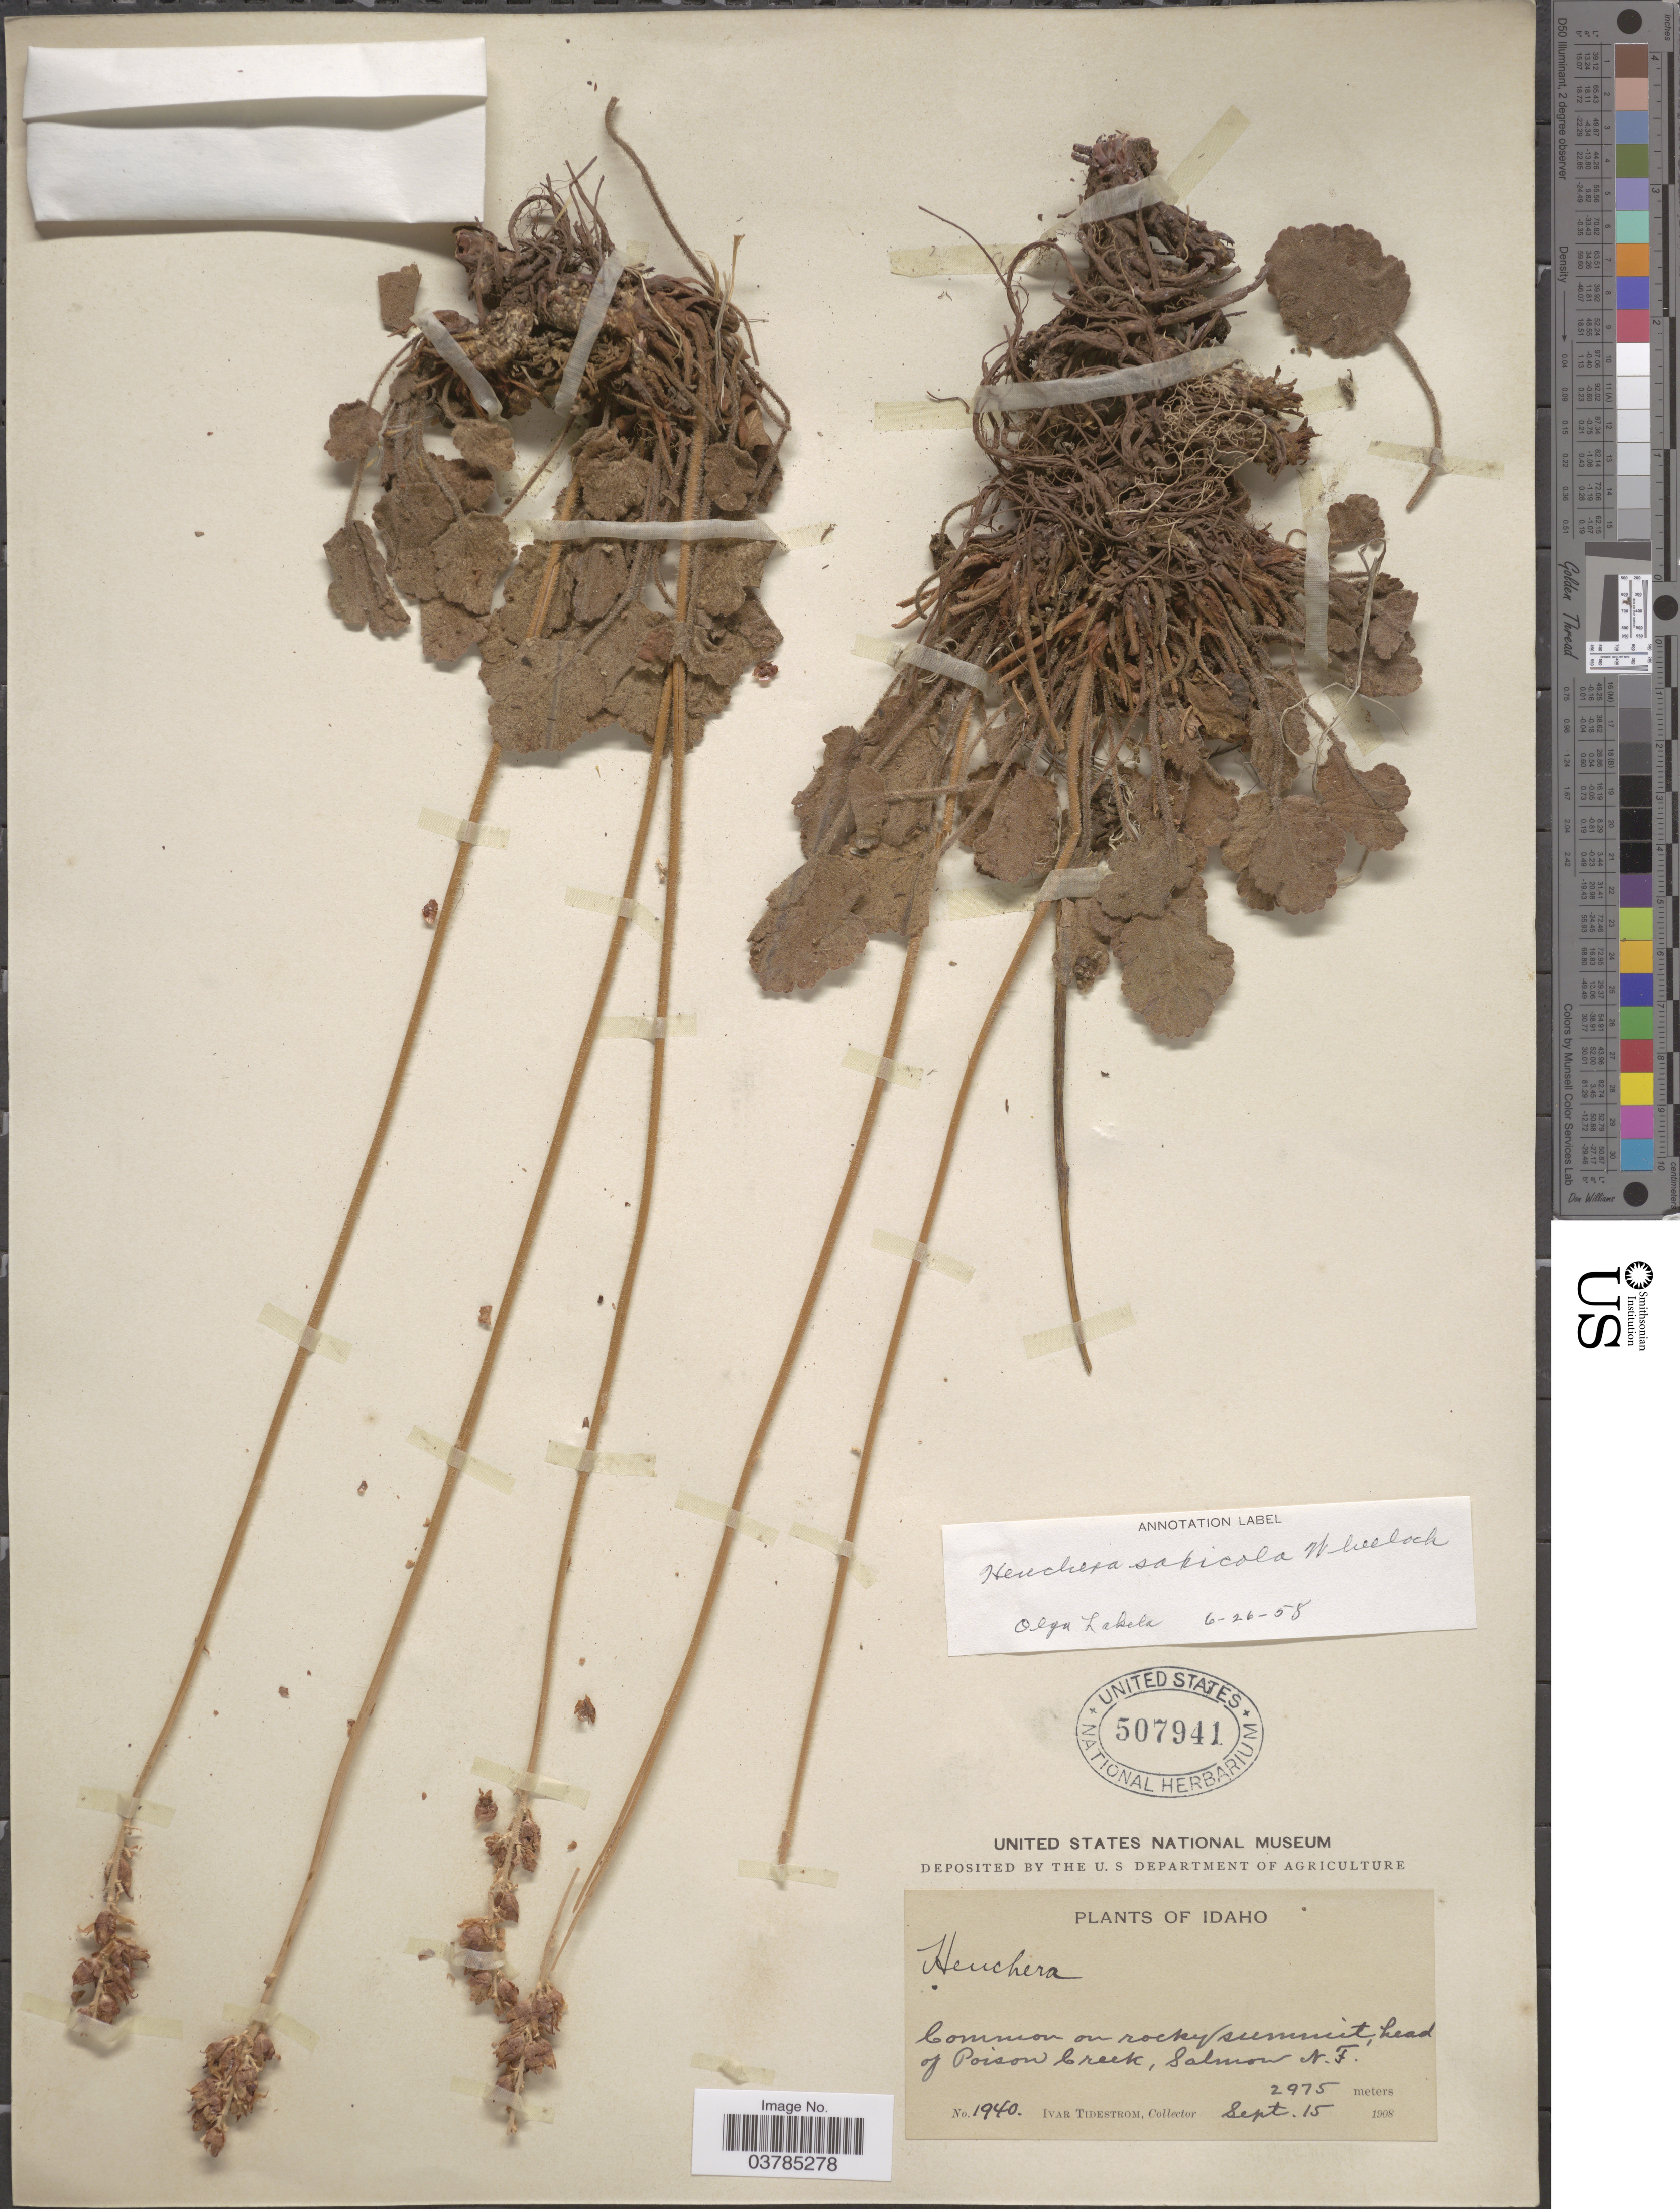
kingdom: Plantae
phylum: Tracheophyta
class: Magnoliopsida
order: Saxifragales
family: Saxifragaceae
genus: Heuchera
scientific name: Heuchera saxicola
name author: E.E. Nelson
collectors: I. F. Tidestrom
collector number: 1940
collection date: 1908-09-15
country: United States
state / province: Idaho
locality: Common on rocky summit, head of Poison Creek, Salmon N.F.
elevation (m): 2975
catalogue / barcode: US 507941